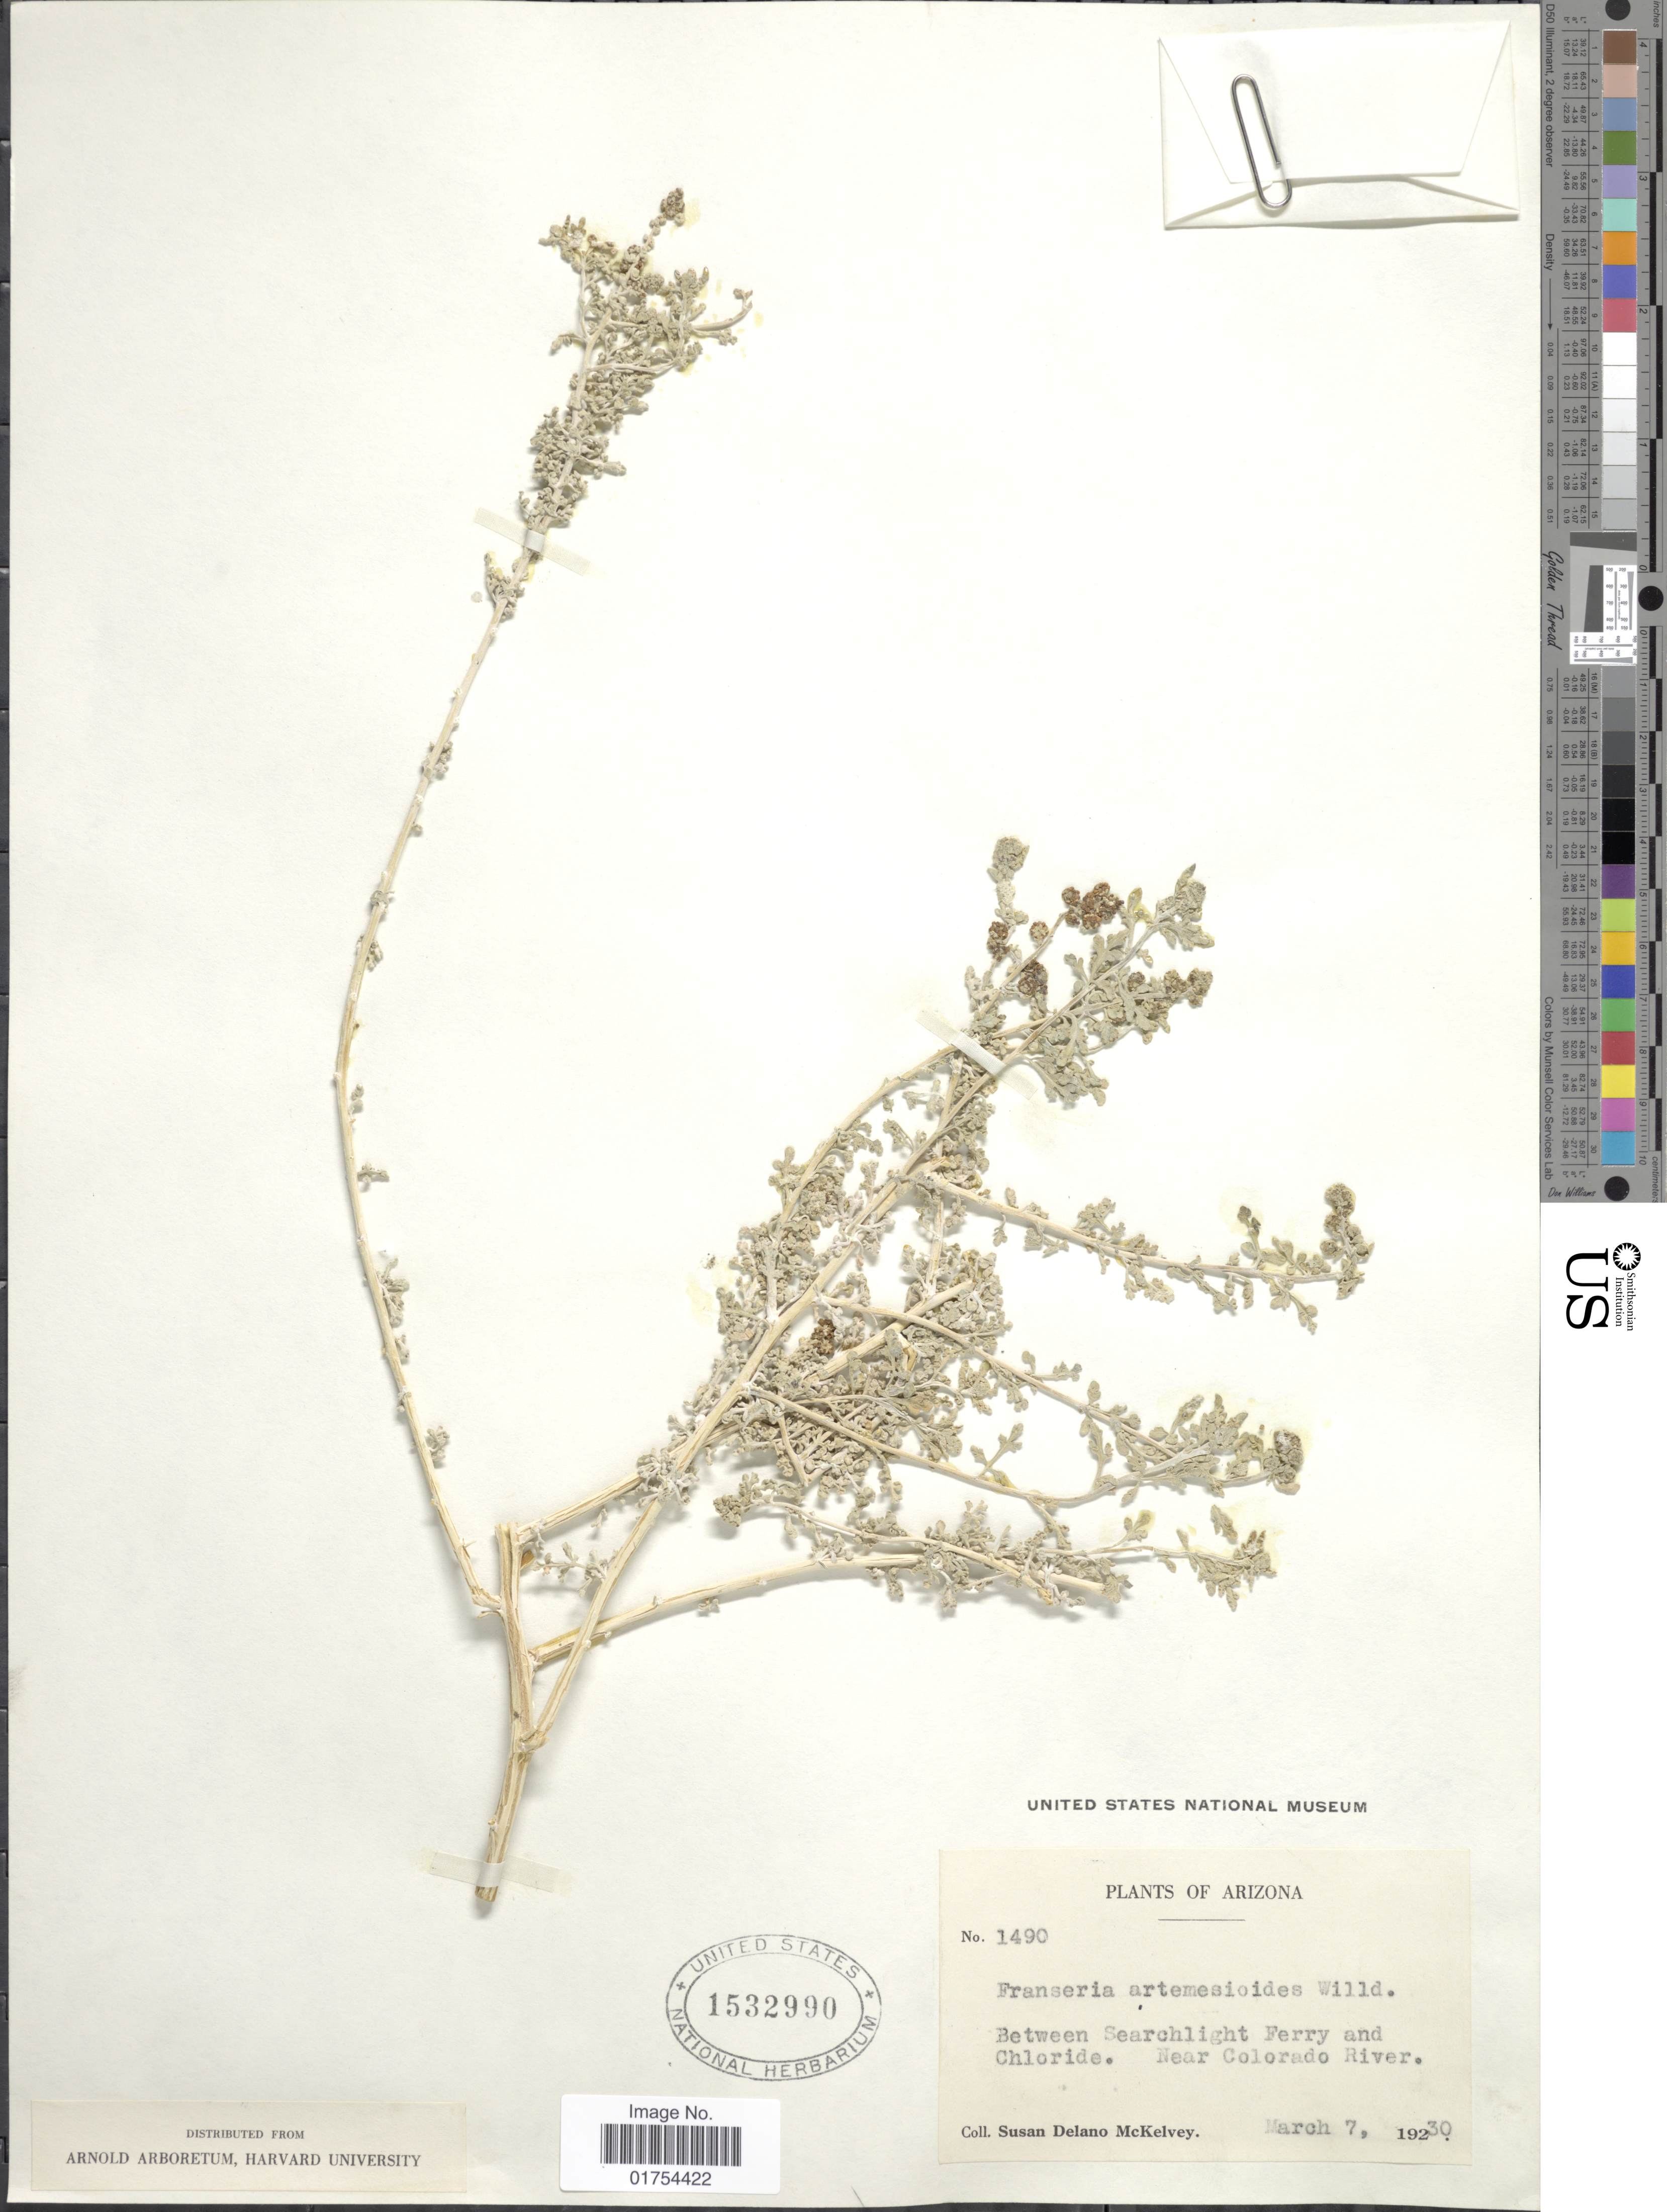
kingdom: Plantae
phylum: Tracheophyta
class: Magnoliopsida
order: Asterales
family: Asteraceae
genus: Franseria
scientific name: Franseria artemisioides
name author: Willd.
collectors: S. A. McKelvey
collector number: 1490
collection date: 1930-03-07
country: United States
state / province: Arizona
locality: Between Searchlight Ferry and Chloride. Near Colorado River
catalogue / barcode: US 1532990